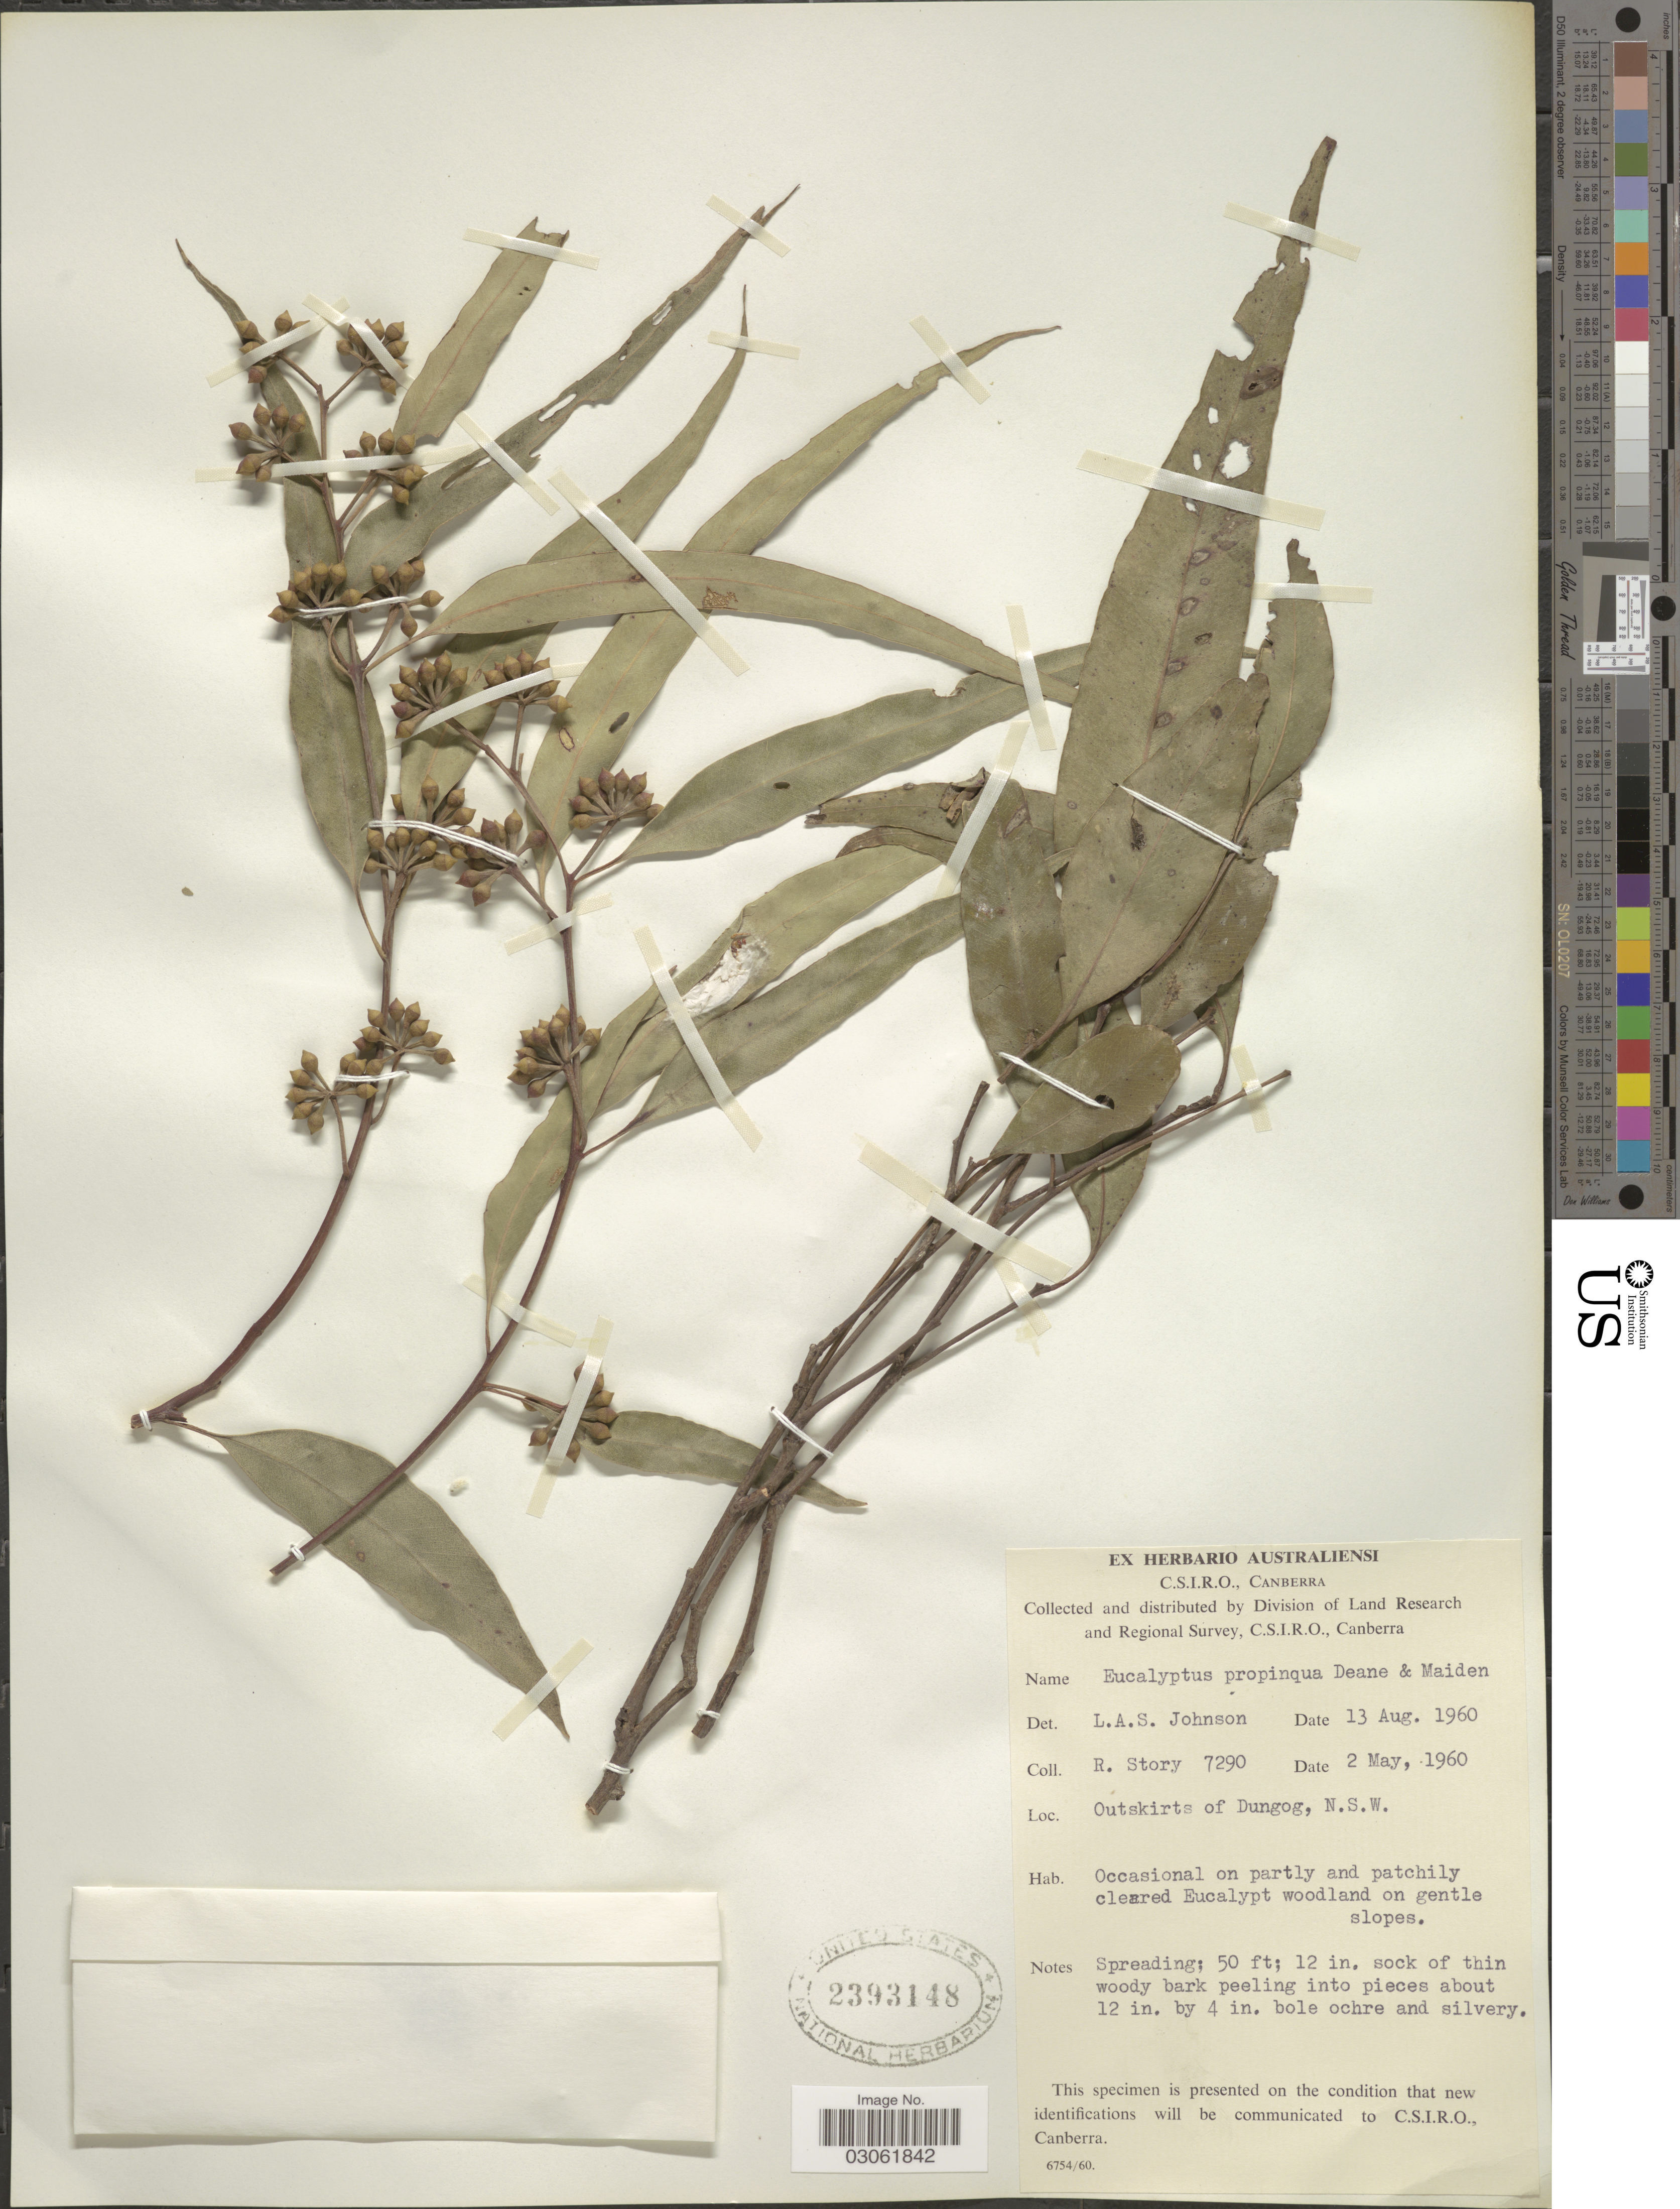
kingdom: Plantae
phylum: Tracheophyta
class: Magnoliopsida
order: Myrtales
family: Myrtaceae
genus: Eucalyptus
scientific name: Eucalyptus propinqua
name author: H. Deane & Maiden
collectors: R. Story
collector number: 7290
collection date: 1960-05-02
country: Australia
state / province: New South Wales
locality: Outskirts of Dungog.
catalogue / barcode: US 2393148